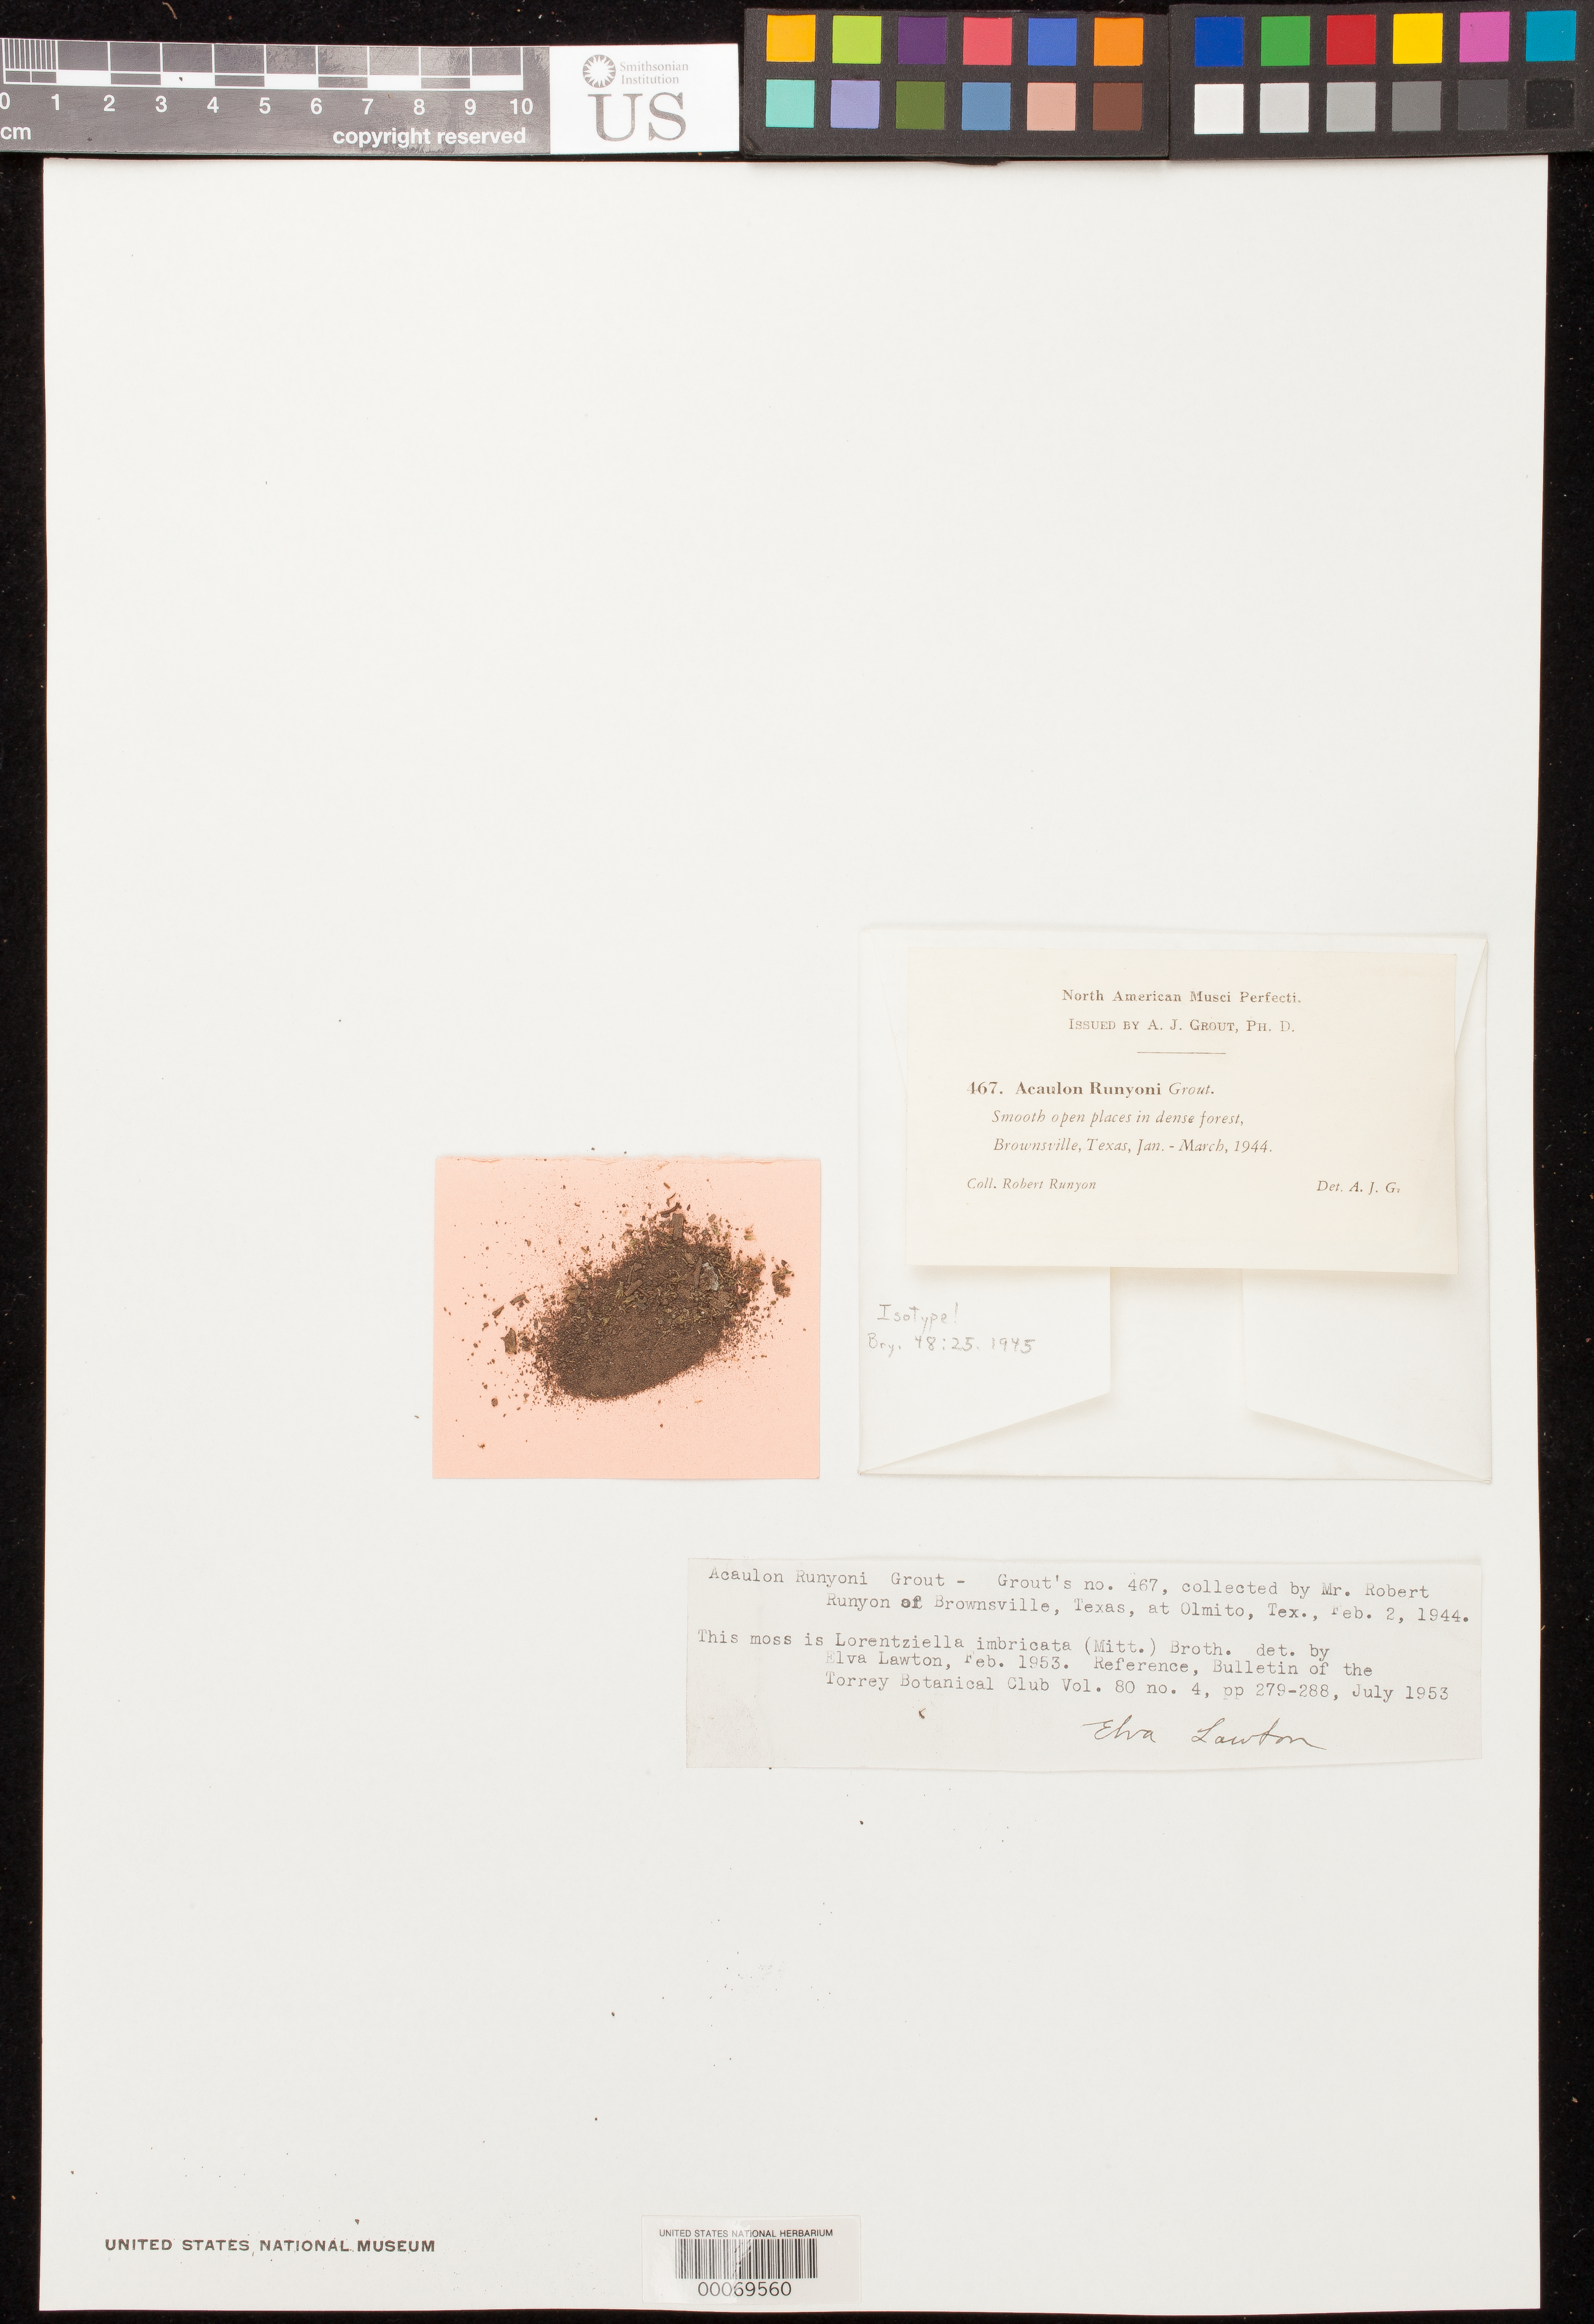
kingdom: Plantae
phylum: Bryophyta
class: Bryopsida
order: Pottiales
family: Pottiaceae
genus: Acaulon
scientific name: Acaulon runyonii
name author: Grout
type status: Isotype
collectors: R. Runyon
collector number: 467 N. Amer. Musc. Perf.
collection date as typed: Jan 1944 to -- Mar 1944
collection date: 1944-01/1944-03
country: United States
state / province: Texas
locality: Brownsville.